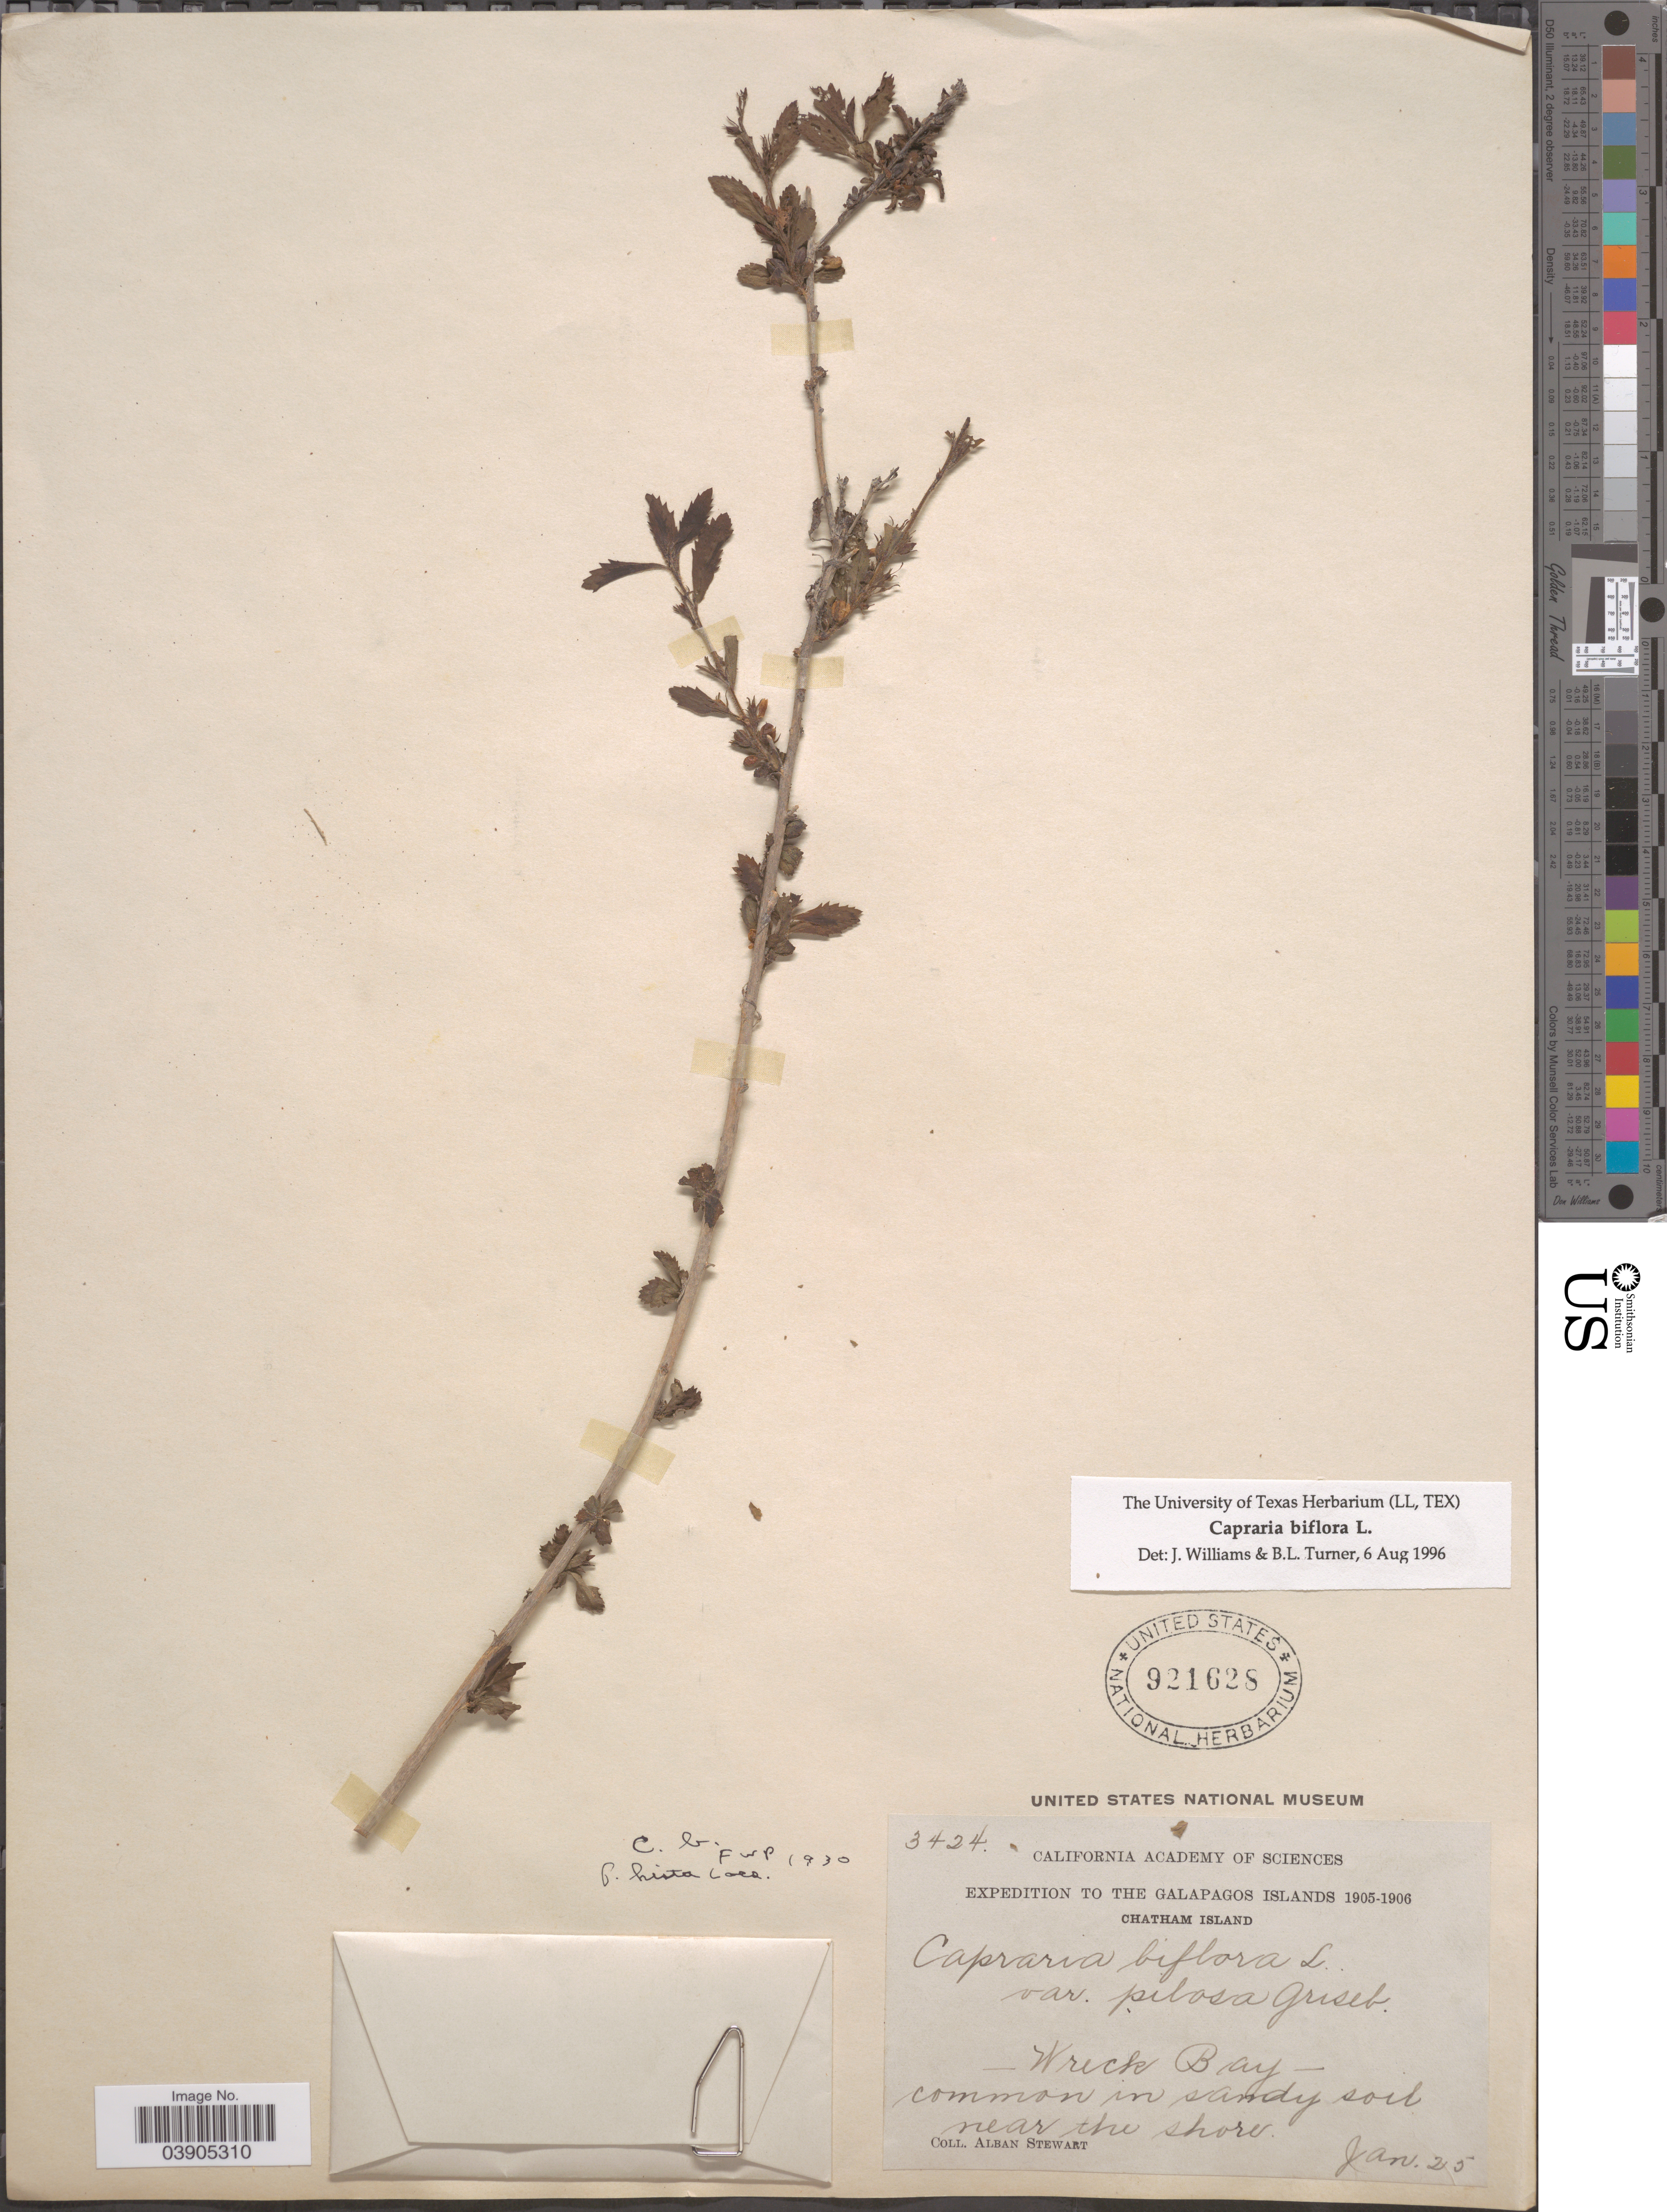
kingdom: Plantae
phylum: Tracheophyta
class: Magnoliopsida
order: Lamiales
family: Scrophulariaceae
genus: Capraria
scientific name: Capraria biflora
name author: L.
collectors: A. Stewart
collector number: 3424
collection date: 1905-01-25/1906-01-25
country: Ecuador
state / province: Colón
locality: The Galapagos Islands. Chatham Island. Wreck Bay.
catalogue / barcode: US 921628